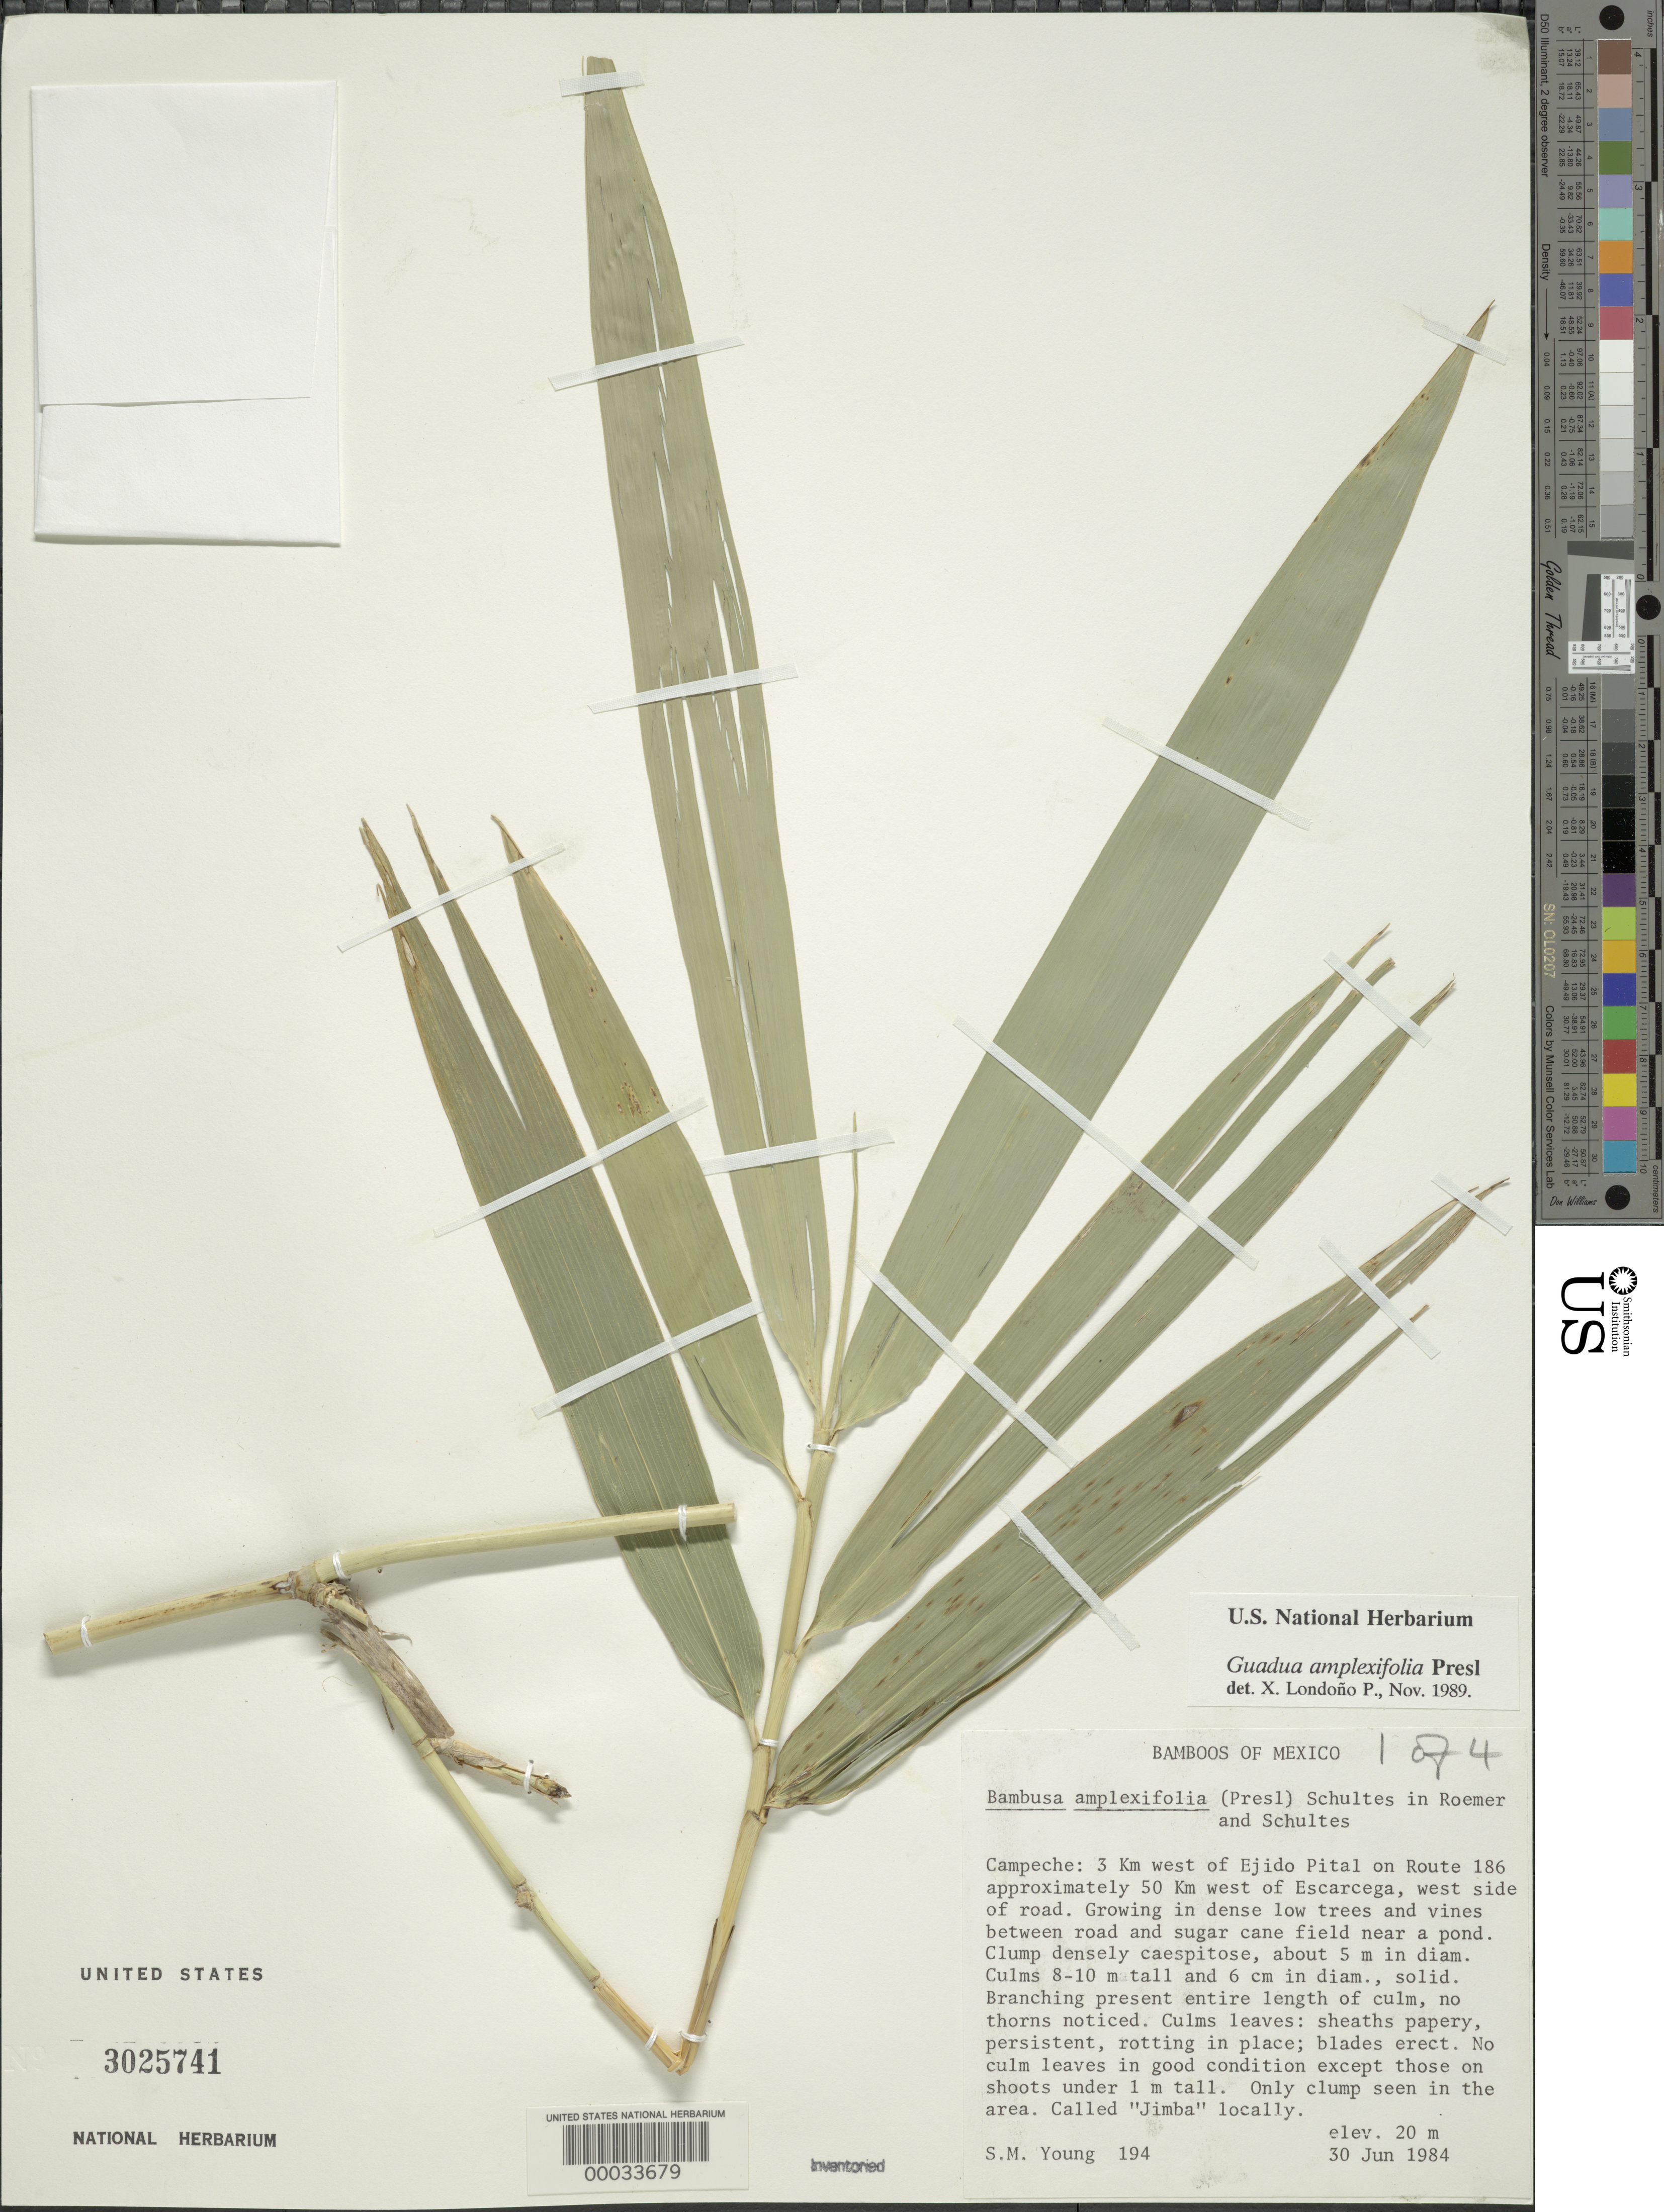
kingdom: Plantae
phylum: Tracheophyta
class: Liliopsida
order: Poales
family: Poaceae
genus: Guadua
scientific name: Guadua amplexifolia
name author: J. Presl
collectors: S. Young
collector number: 194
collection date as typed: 30 Jun 1984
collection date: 1984-06-30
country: Mexico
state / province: Campeche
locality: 3 km W of Ejido Pital on route 186, ca 50 km W of Escarcega, W side of road, between road and sugar cane field near a pond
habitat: Near a pond, in dense low trees and vines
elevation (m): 20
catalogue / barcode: US 3025741